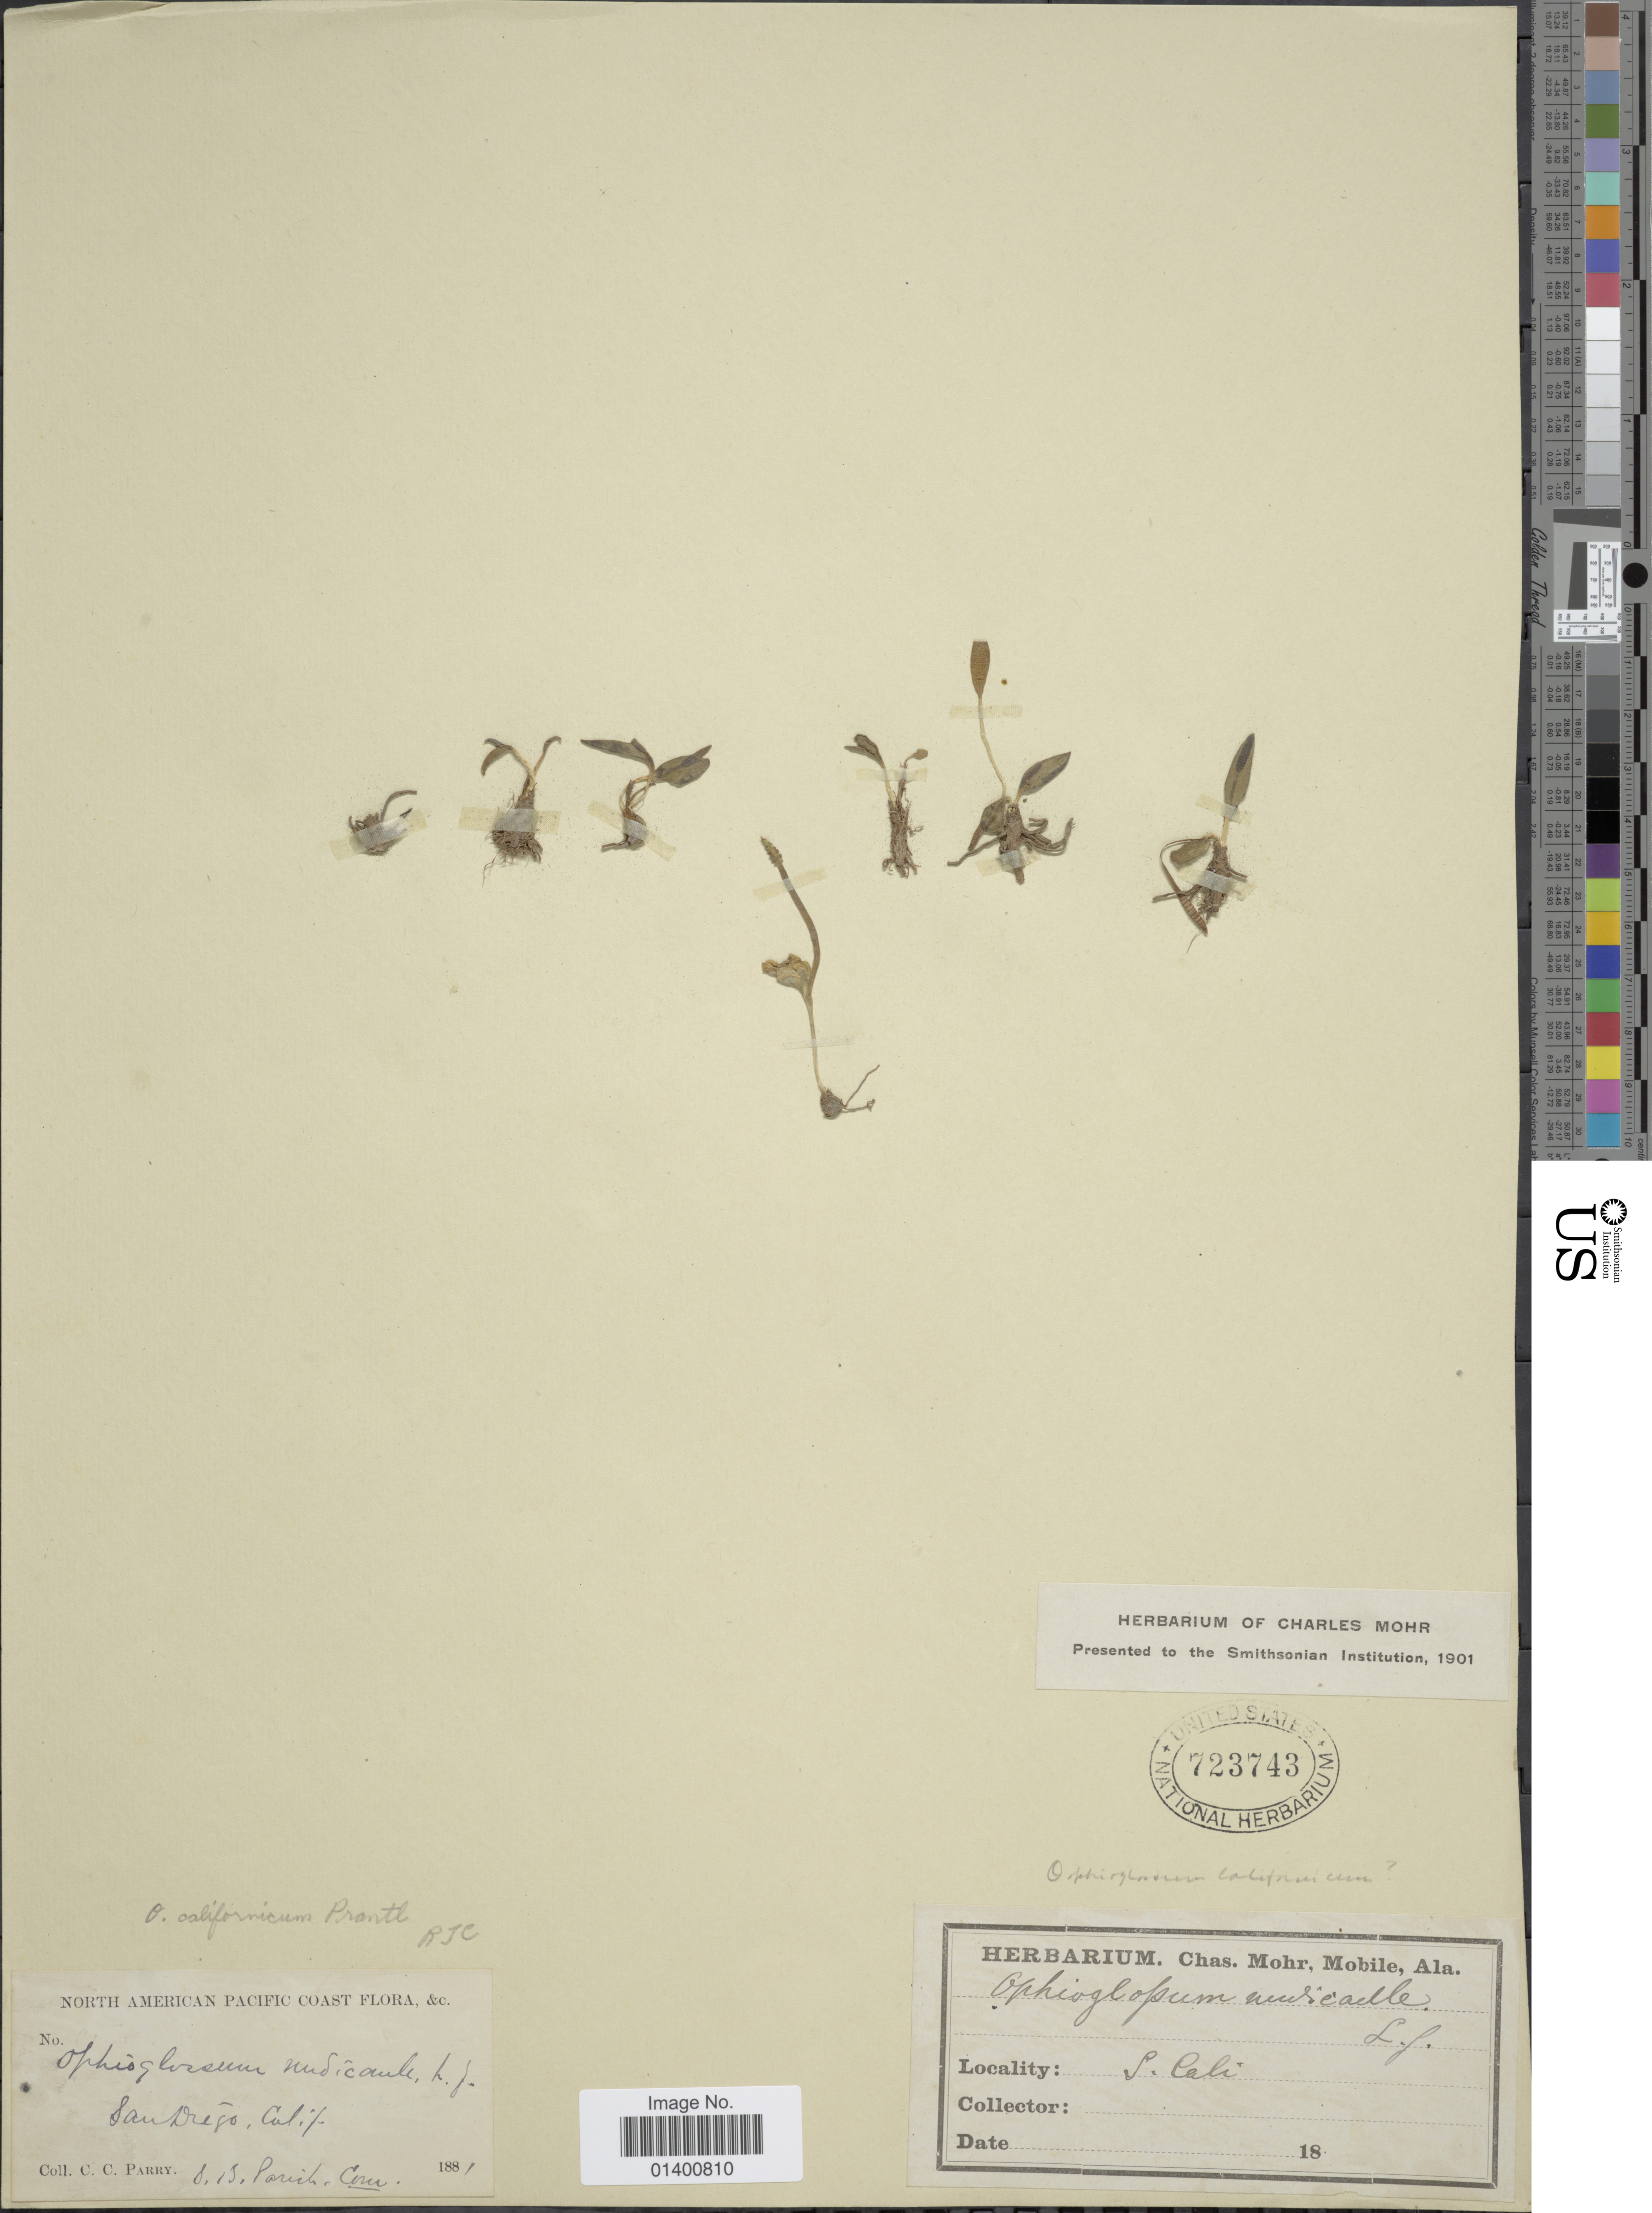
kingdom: Plantae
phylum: Tracheophyta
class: Polypodiopsida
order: Ophioglossales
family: Ophioglossaceae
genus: Ophioglossum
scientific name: Ophioglossum lusitanicum subsp. californicum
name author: (Prantl) R.T. Clausen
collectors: C. C. Parry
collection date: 1881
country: United States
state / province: California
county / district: San Diego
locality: San Diego, S. Cali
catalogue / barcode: US 723743